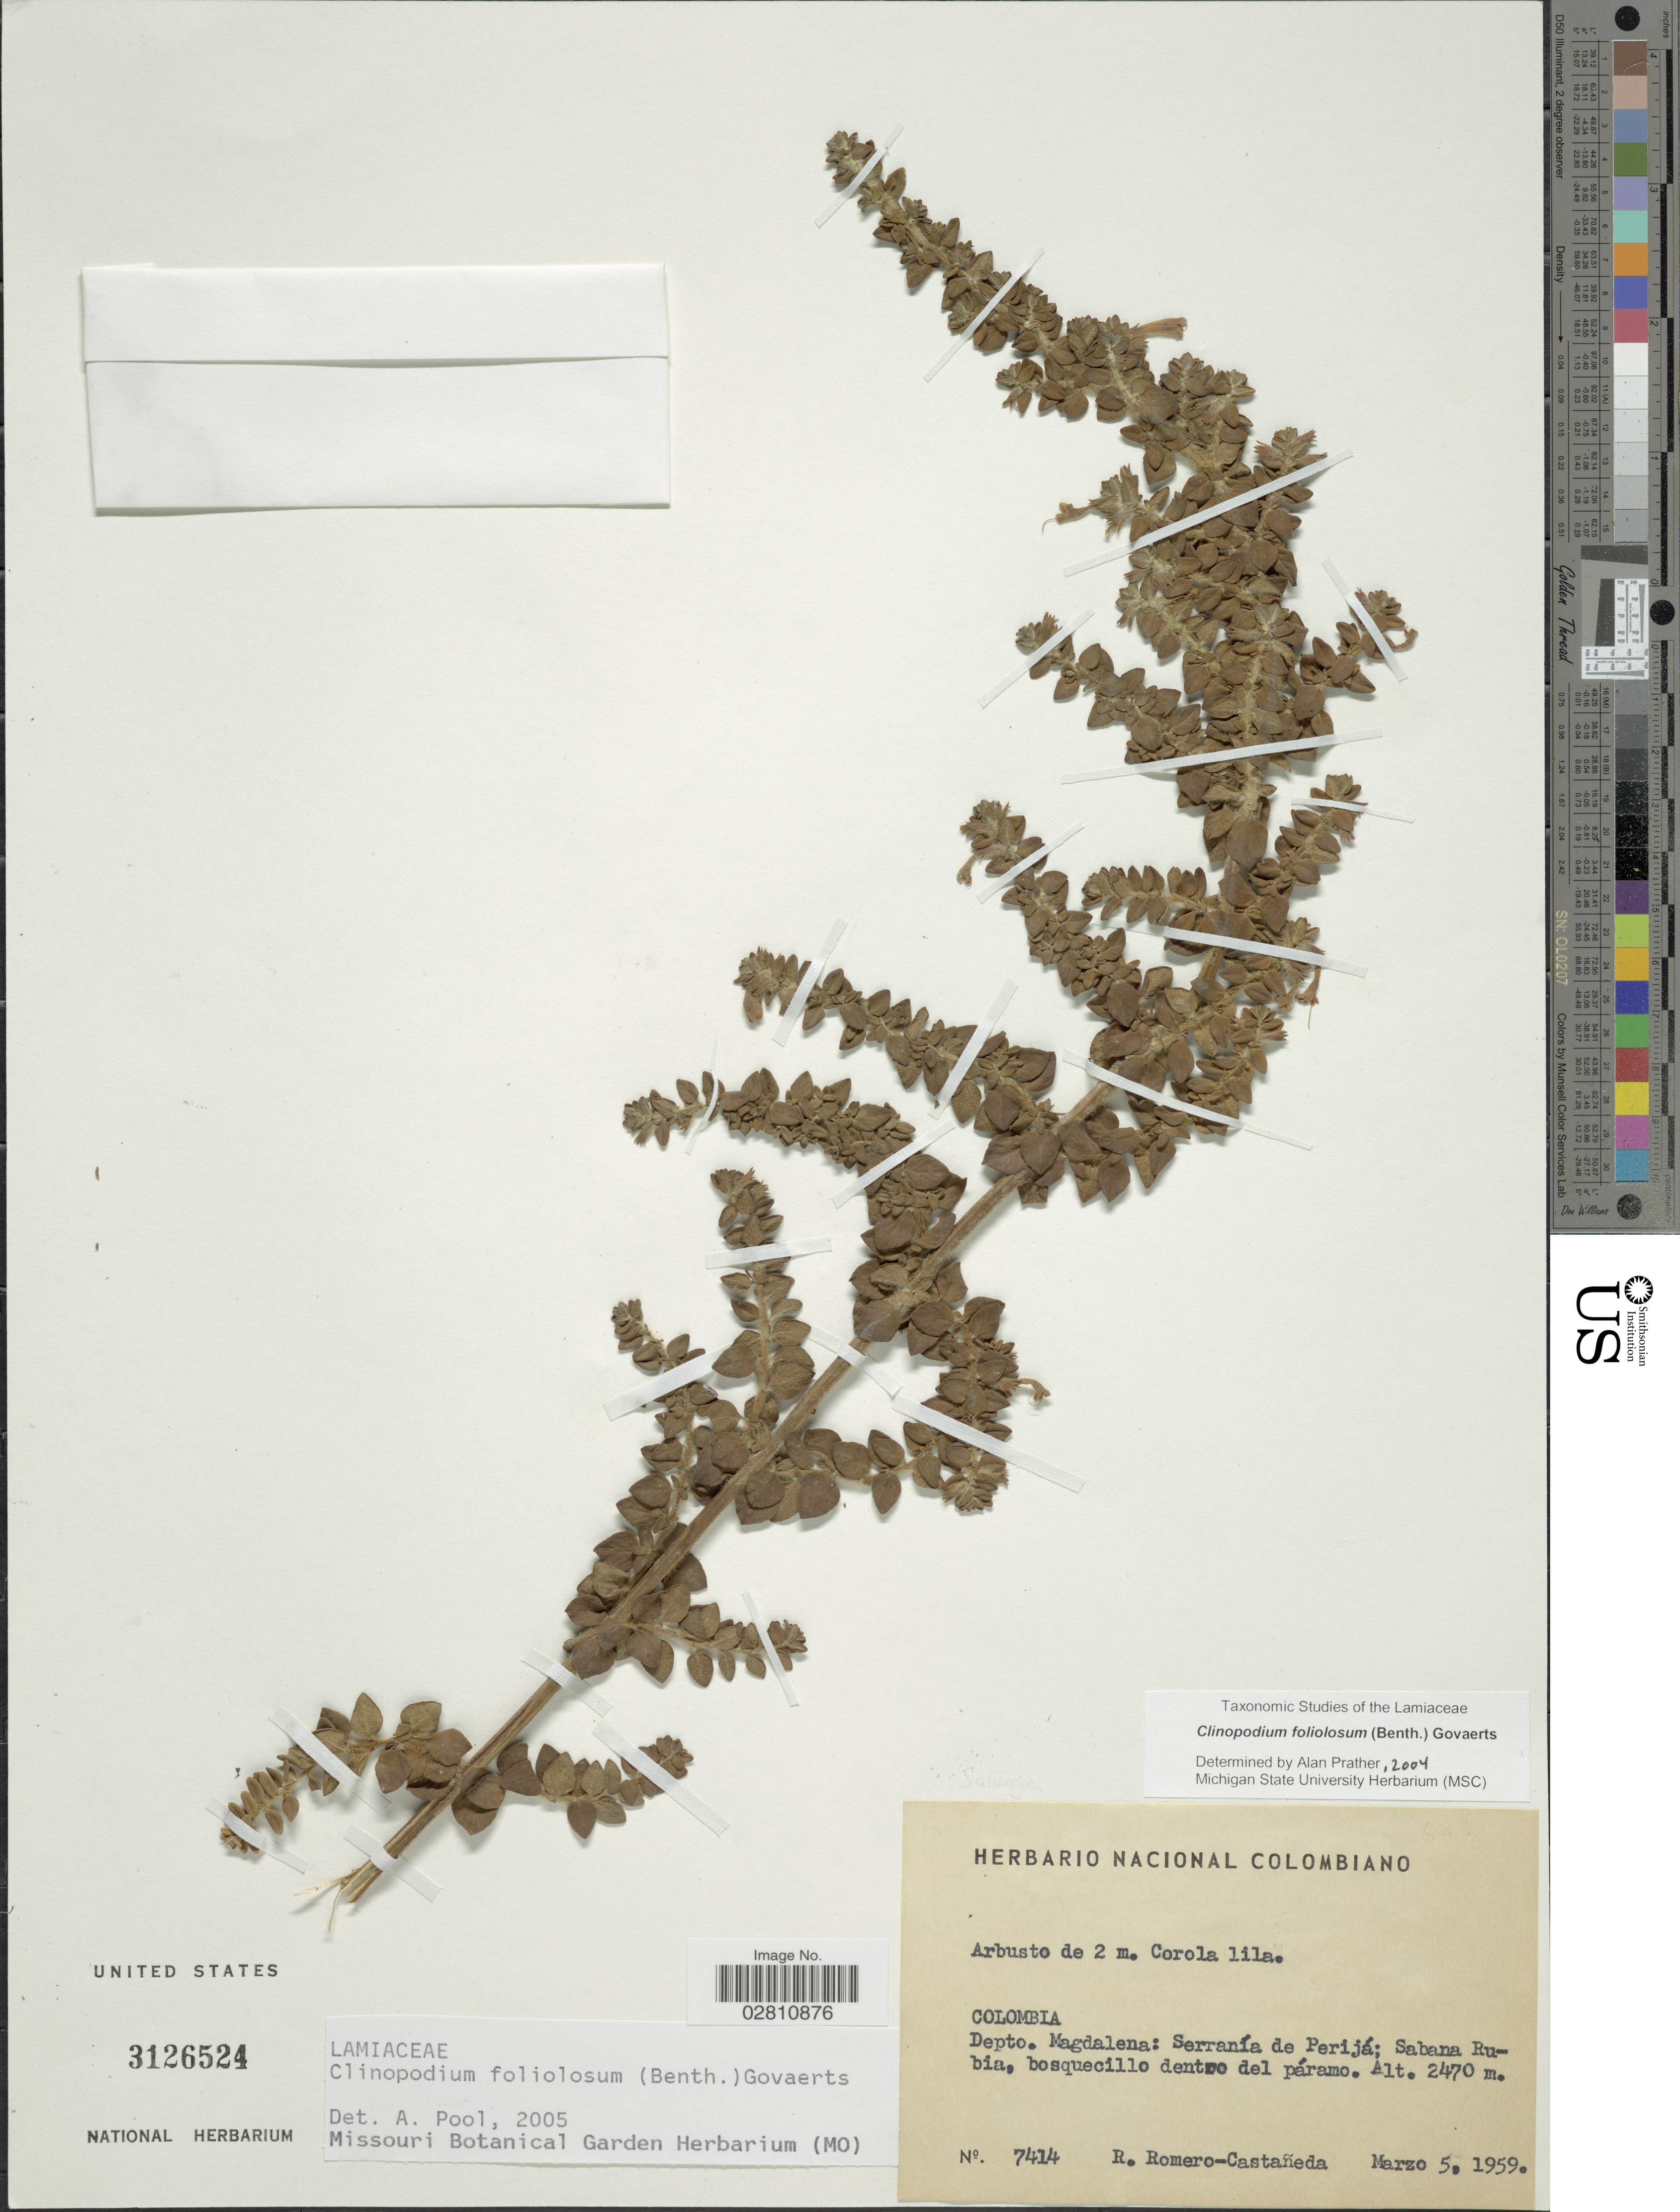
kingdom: Plantae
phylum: Tracheophyta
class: Magnoliopsida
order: Lamiales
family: Lamiaceae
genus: Clinopodium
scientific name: Clinopodium foliolosum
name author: (Benth.) Govaerts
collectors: R. Romero Castañeda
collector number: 7414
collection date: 1959-03-05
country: Colombia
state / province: Magdalena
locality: Depto. Magdalena: Serranía de Perijá: Sabana Rubia, bosquecillo dentro del páramo.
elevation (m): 2470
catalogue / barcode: US 3126524